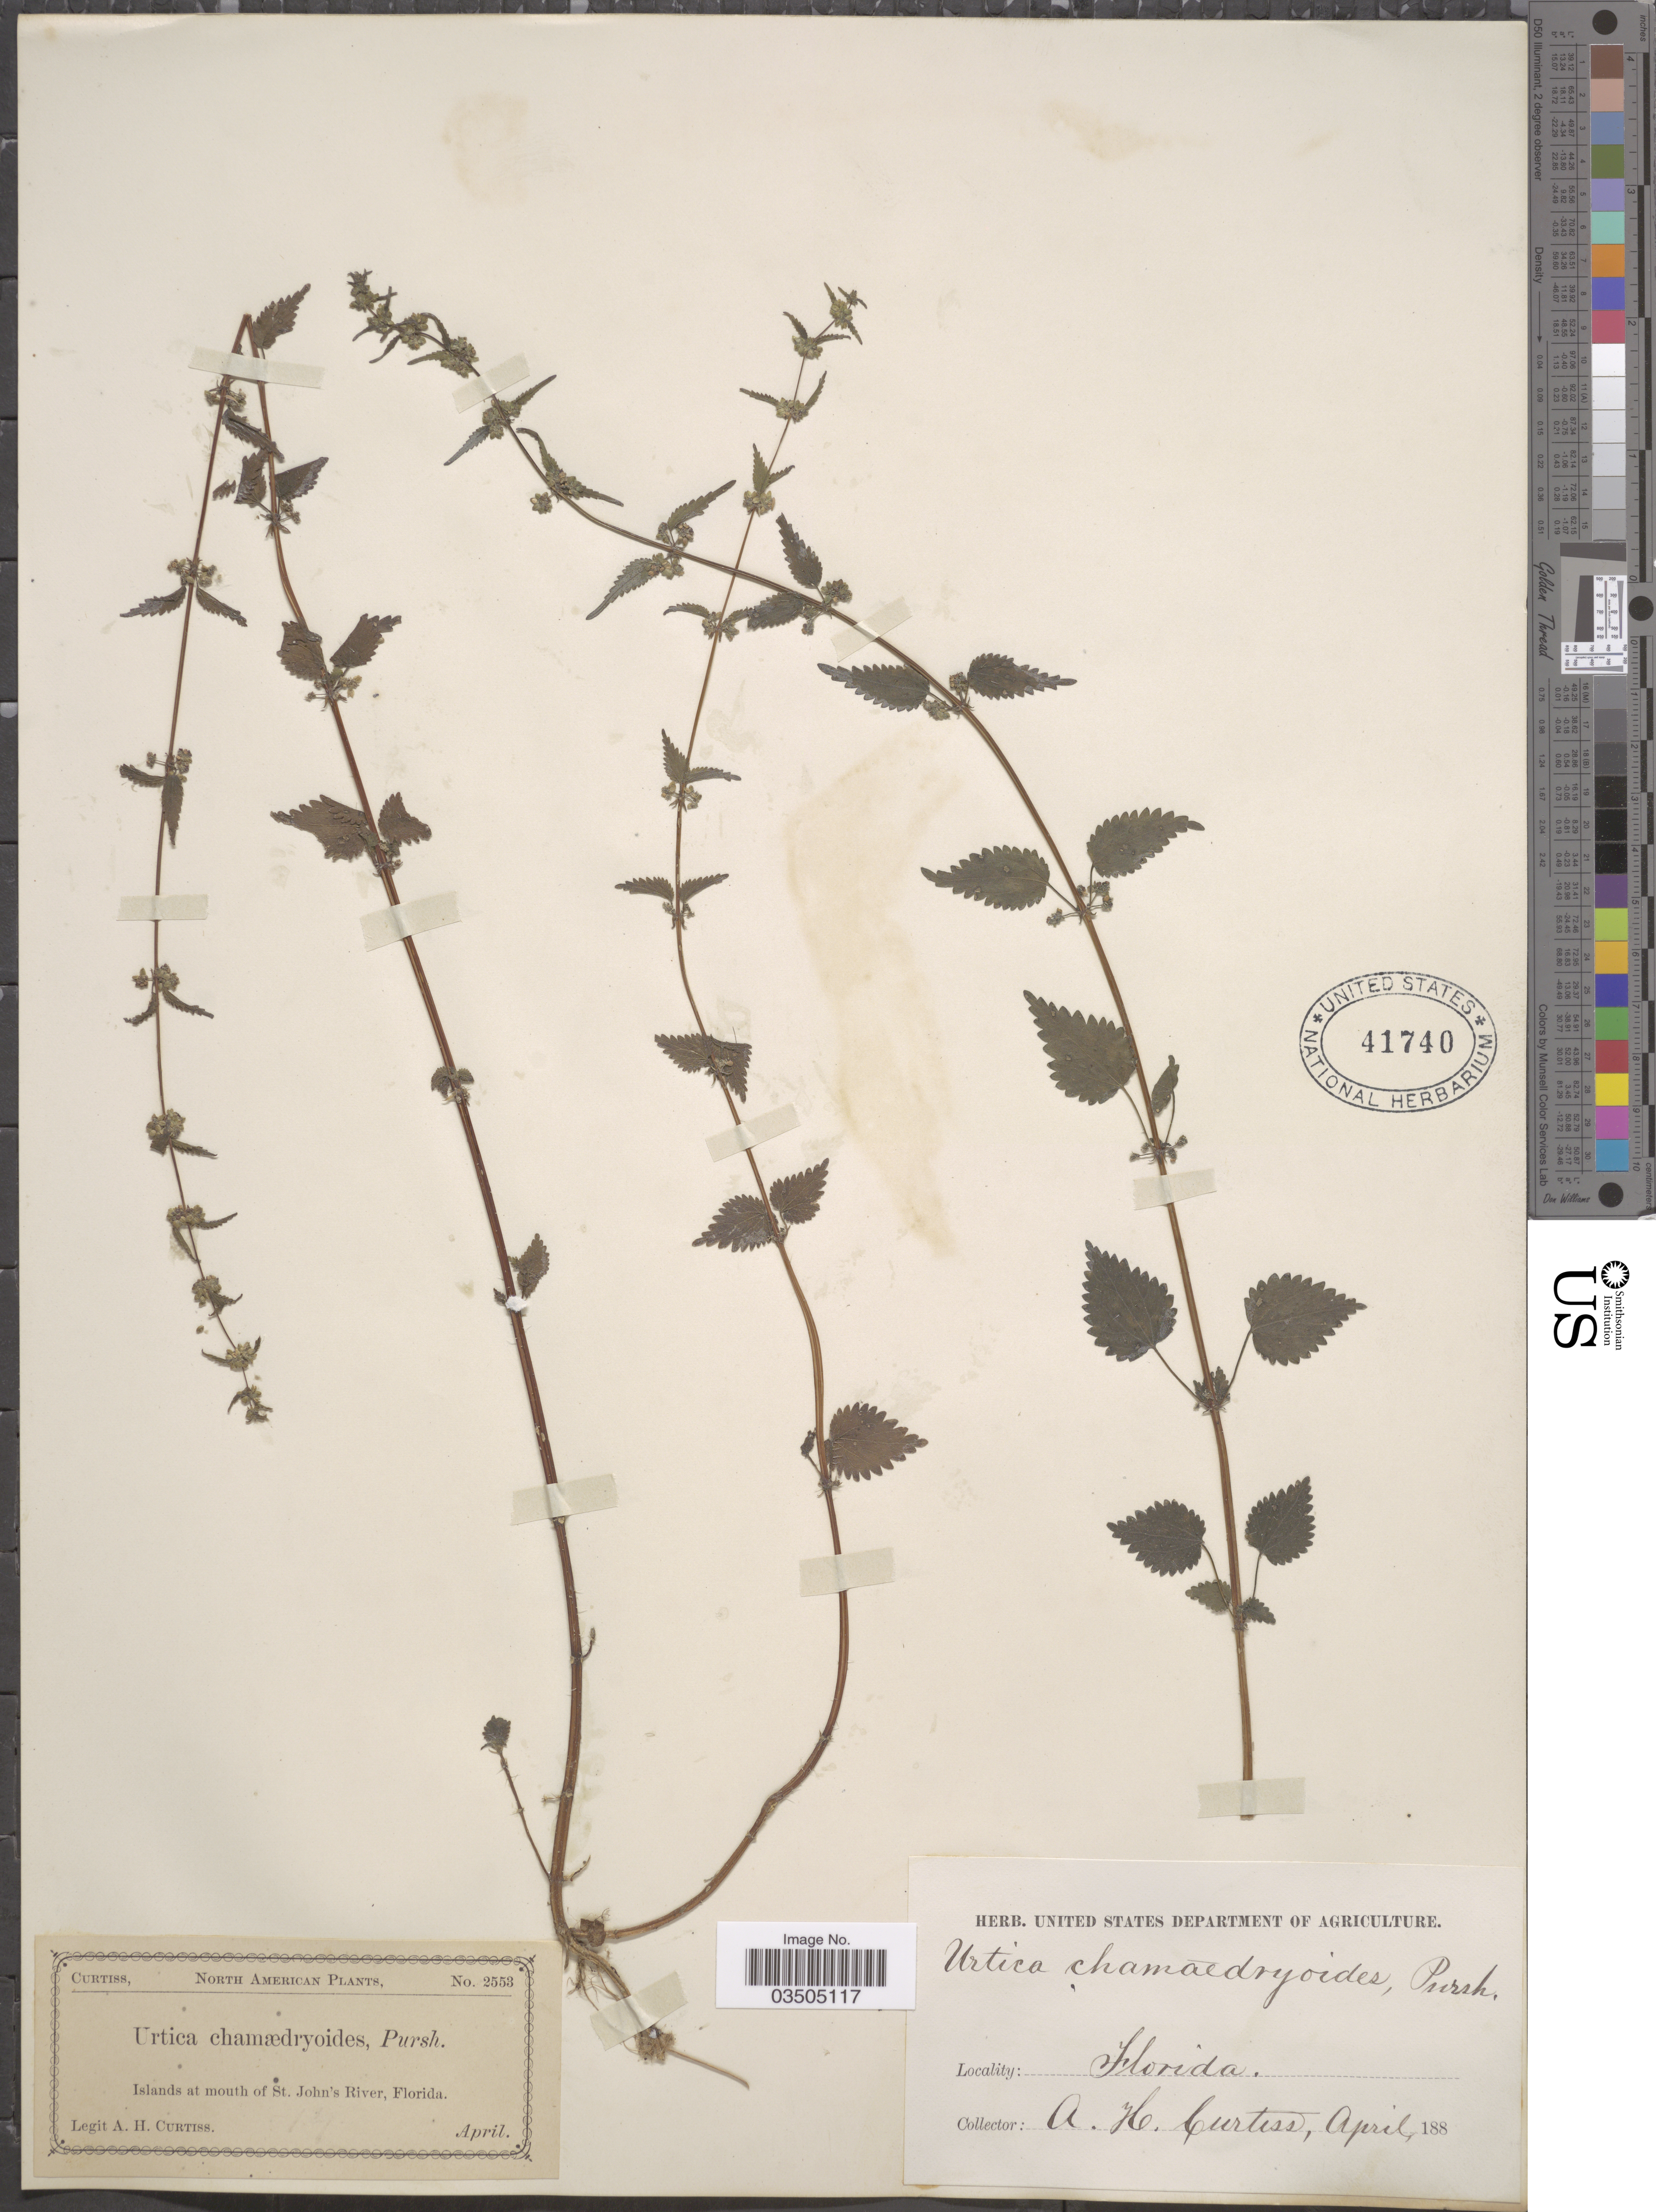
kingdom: Plantae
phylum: Tracheophyta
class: Magnoliopsida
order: Rosales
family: Urticaceae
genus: Urtica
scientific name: Urtica chamaedryoides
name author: Pursh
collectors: A. H. Curtiss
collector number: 2553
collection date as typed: April 188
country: United States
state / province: Florida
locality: Islands at mouth of St. John's River.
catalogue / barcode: US 41740